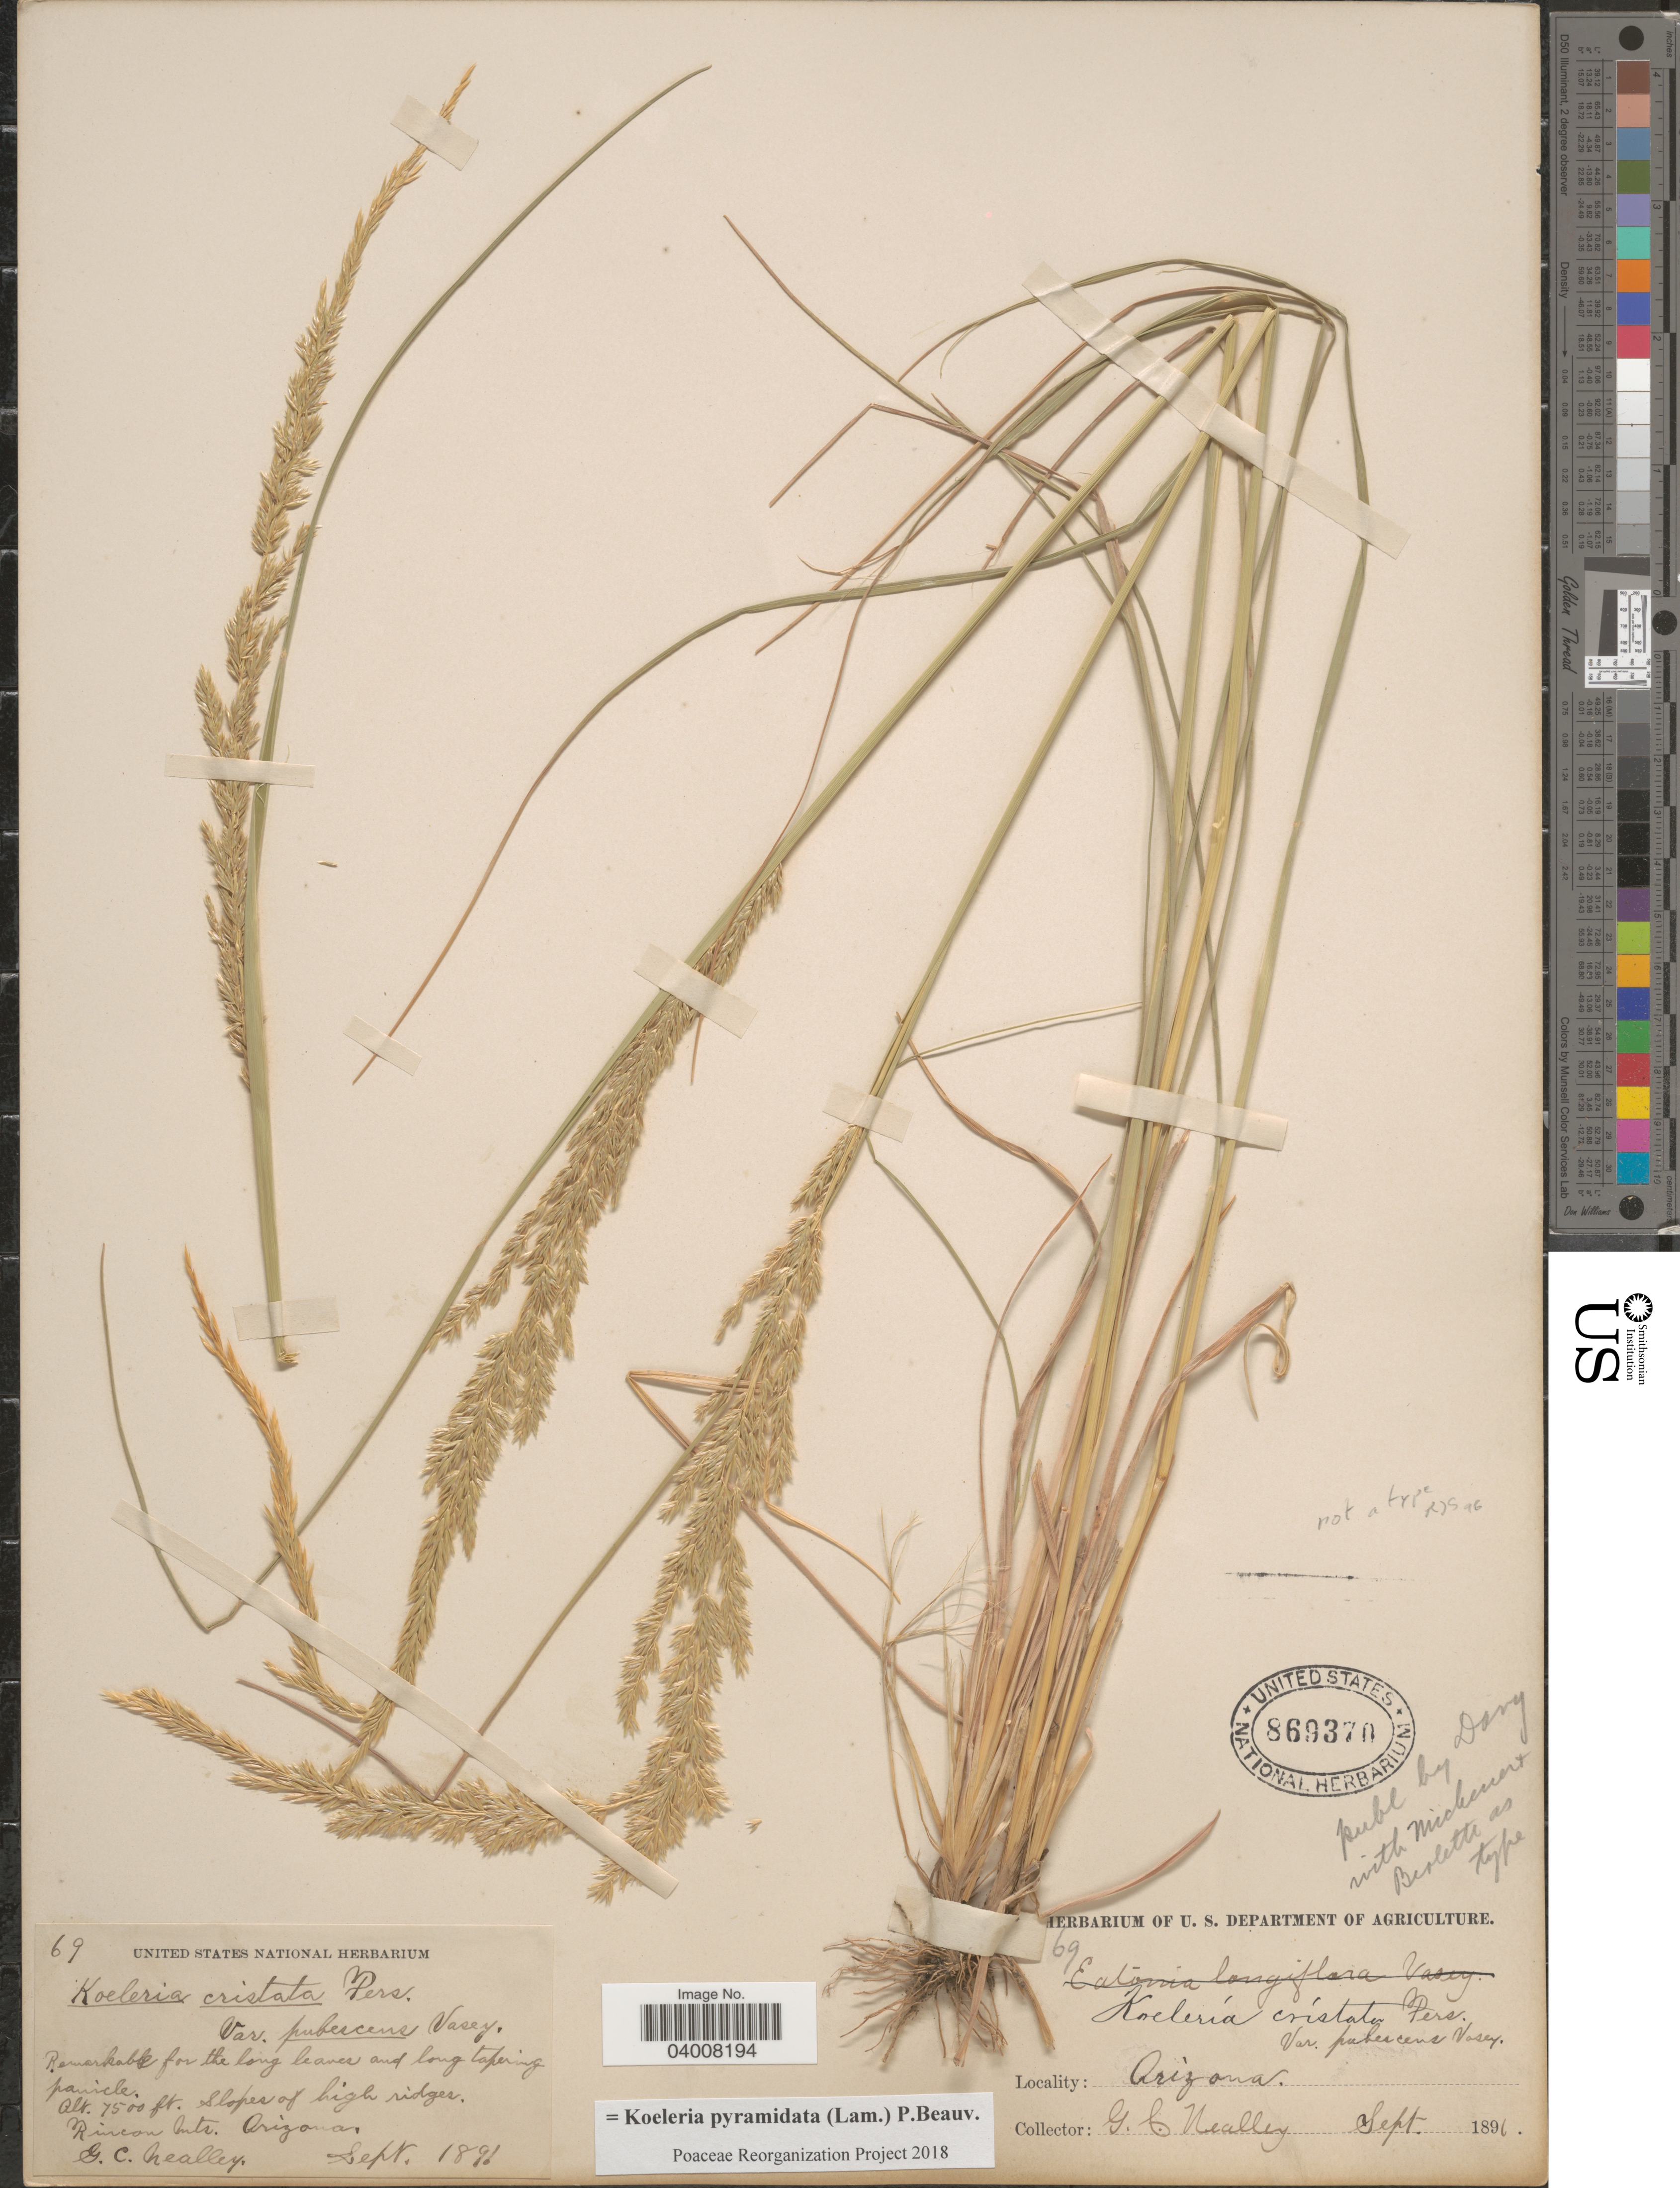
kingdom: Plantae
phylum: Tracheophyta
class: Liliopsida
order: Poales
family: Poaceae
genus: Koeleria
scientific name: Koeleria pyramidata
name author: (Lam.) P. Beauv.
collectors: G. Neally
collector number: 69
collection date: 1891-09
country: United States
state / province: Arizona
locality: Rincon mts. Arizona.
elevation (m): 2286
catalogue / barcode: US 869370